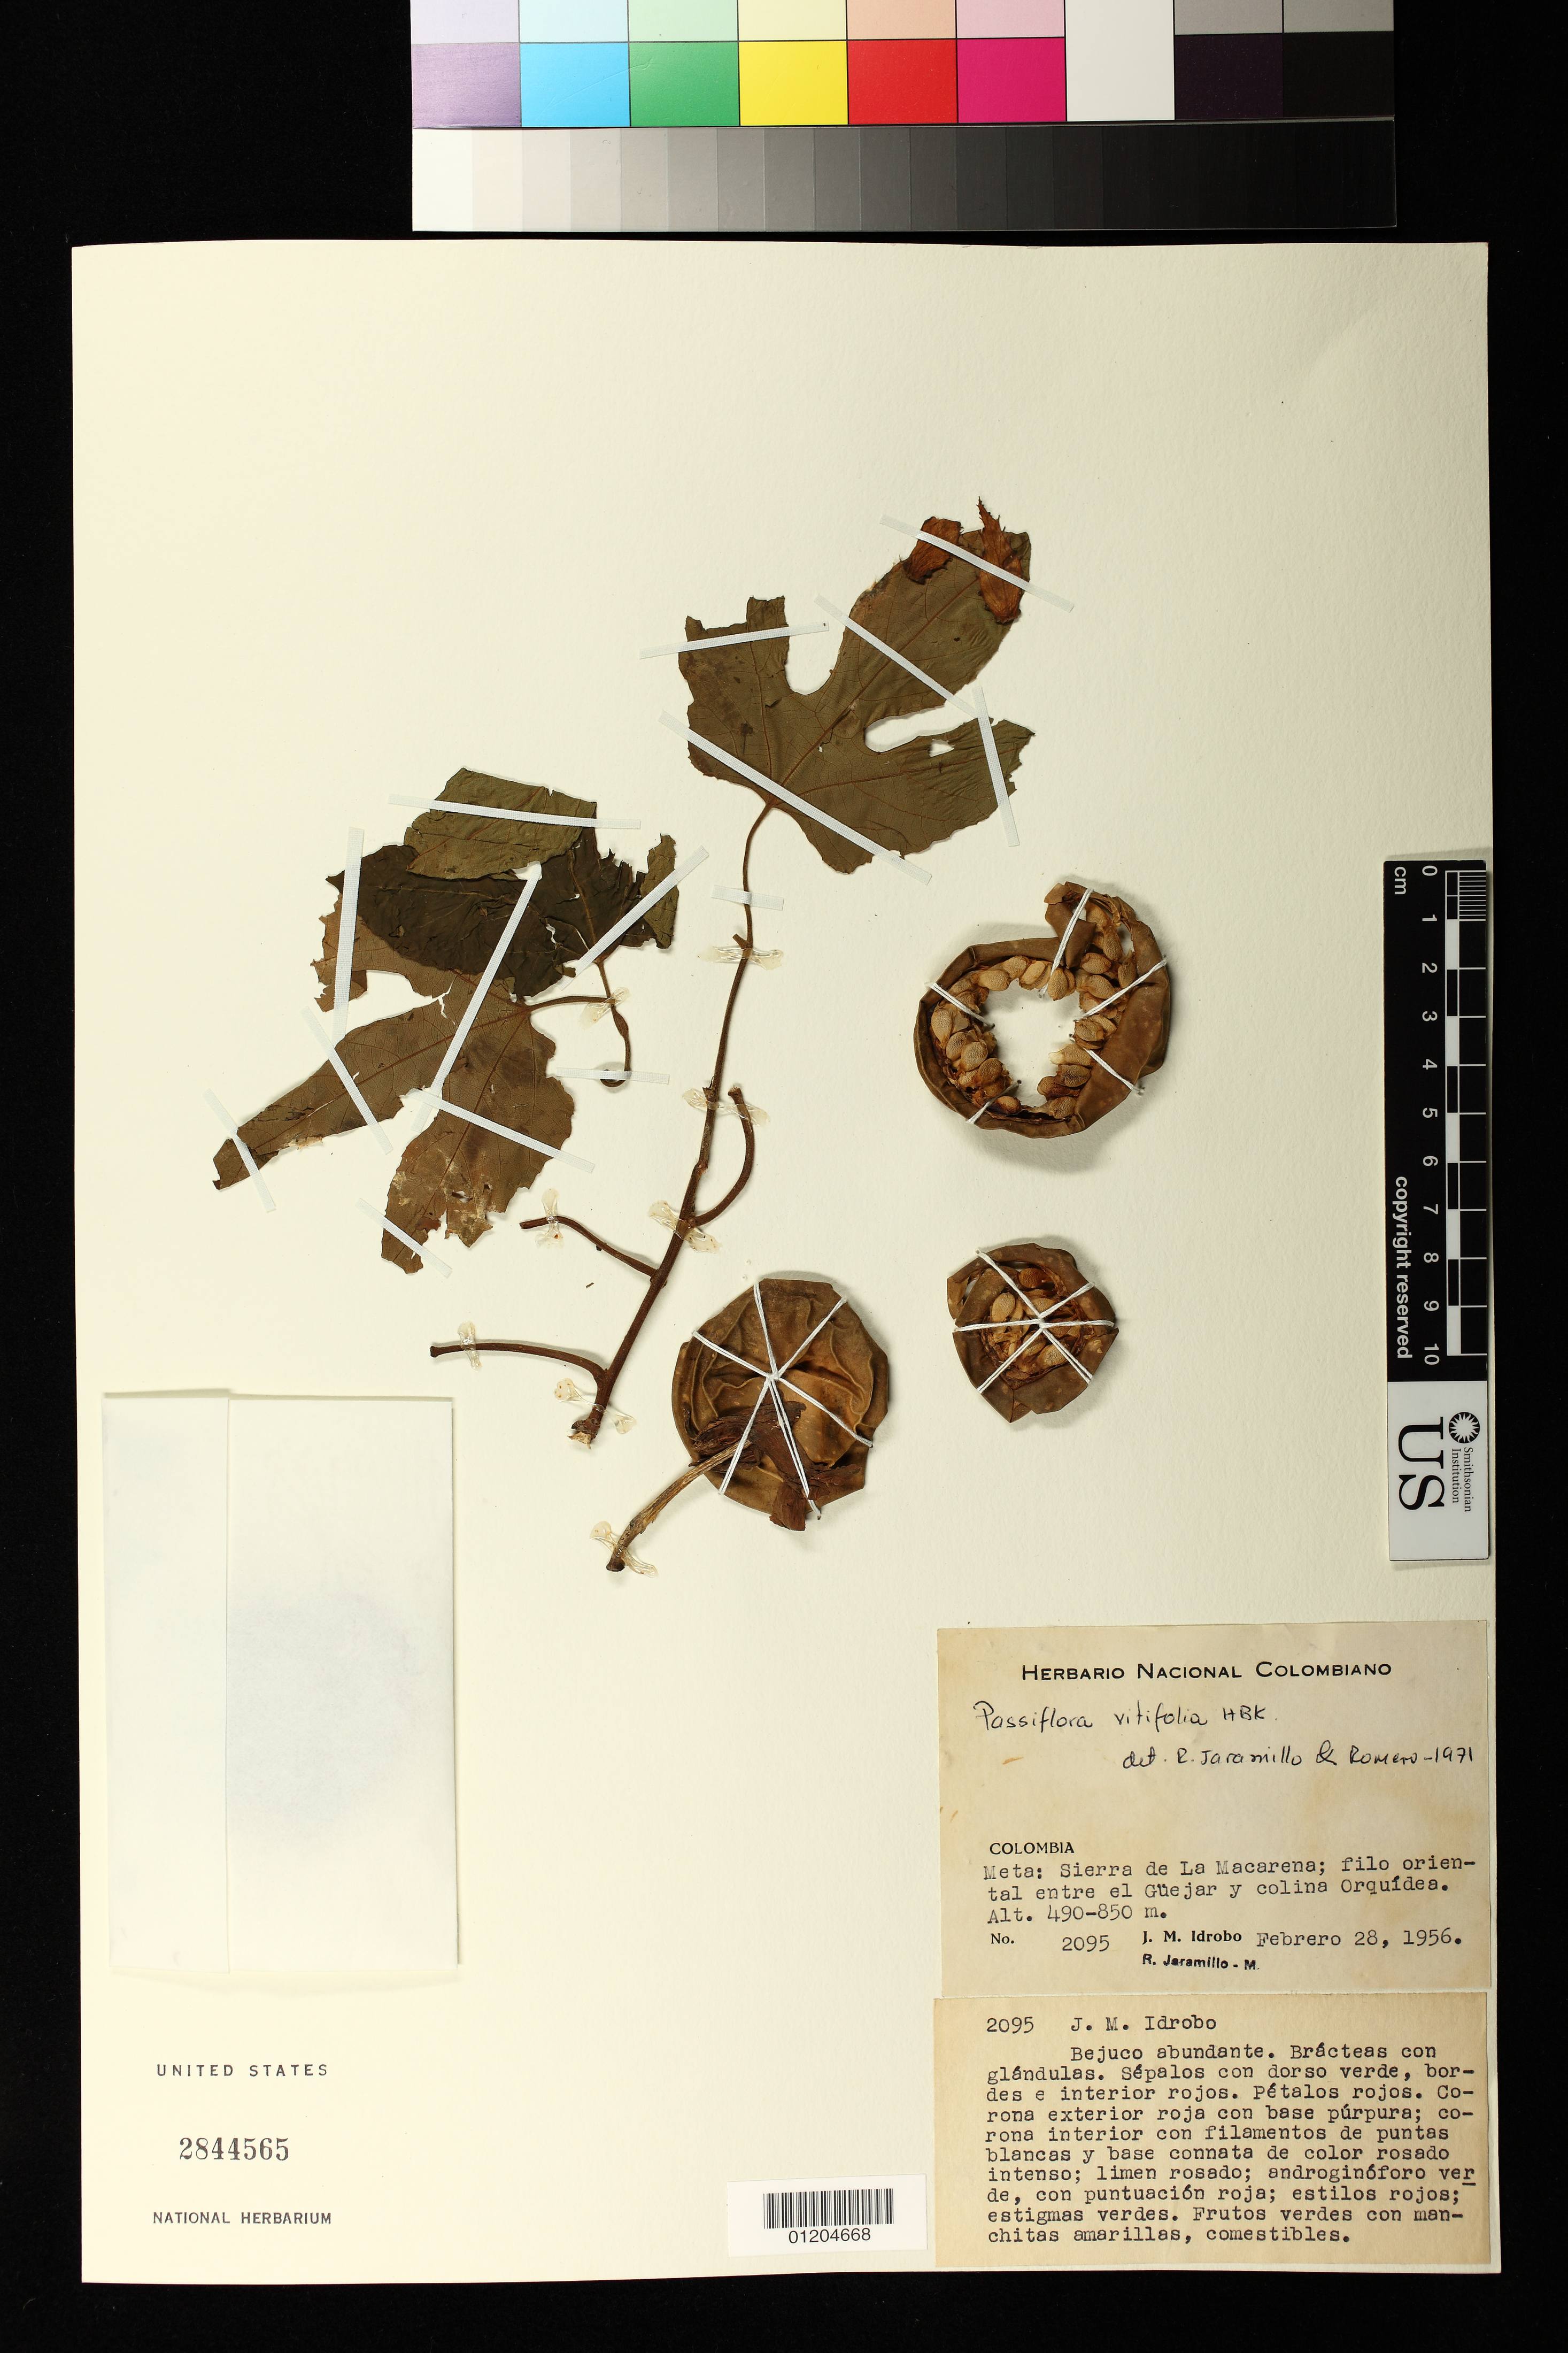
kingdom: Plantae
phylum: Tracheophyta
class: Magnoliopsida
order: Malpighiales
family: Passifloraceae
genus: Passiflora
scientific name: Passiflora vitifolia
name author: Kunth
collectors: J. M. Idrobo & R. Jaramillo M.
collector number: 2095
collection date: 1956-02-28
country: Colombia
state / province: Meta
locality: Sierra de La Macarena; filo oriental entre el Guejar y colina Orquidea.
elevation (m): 490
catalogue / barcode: US 2844565